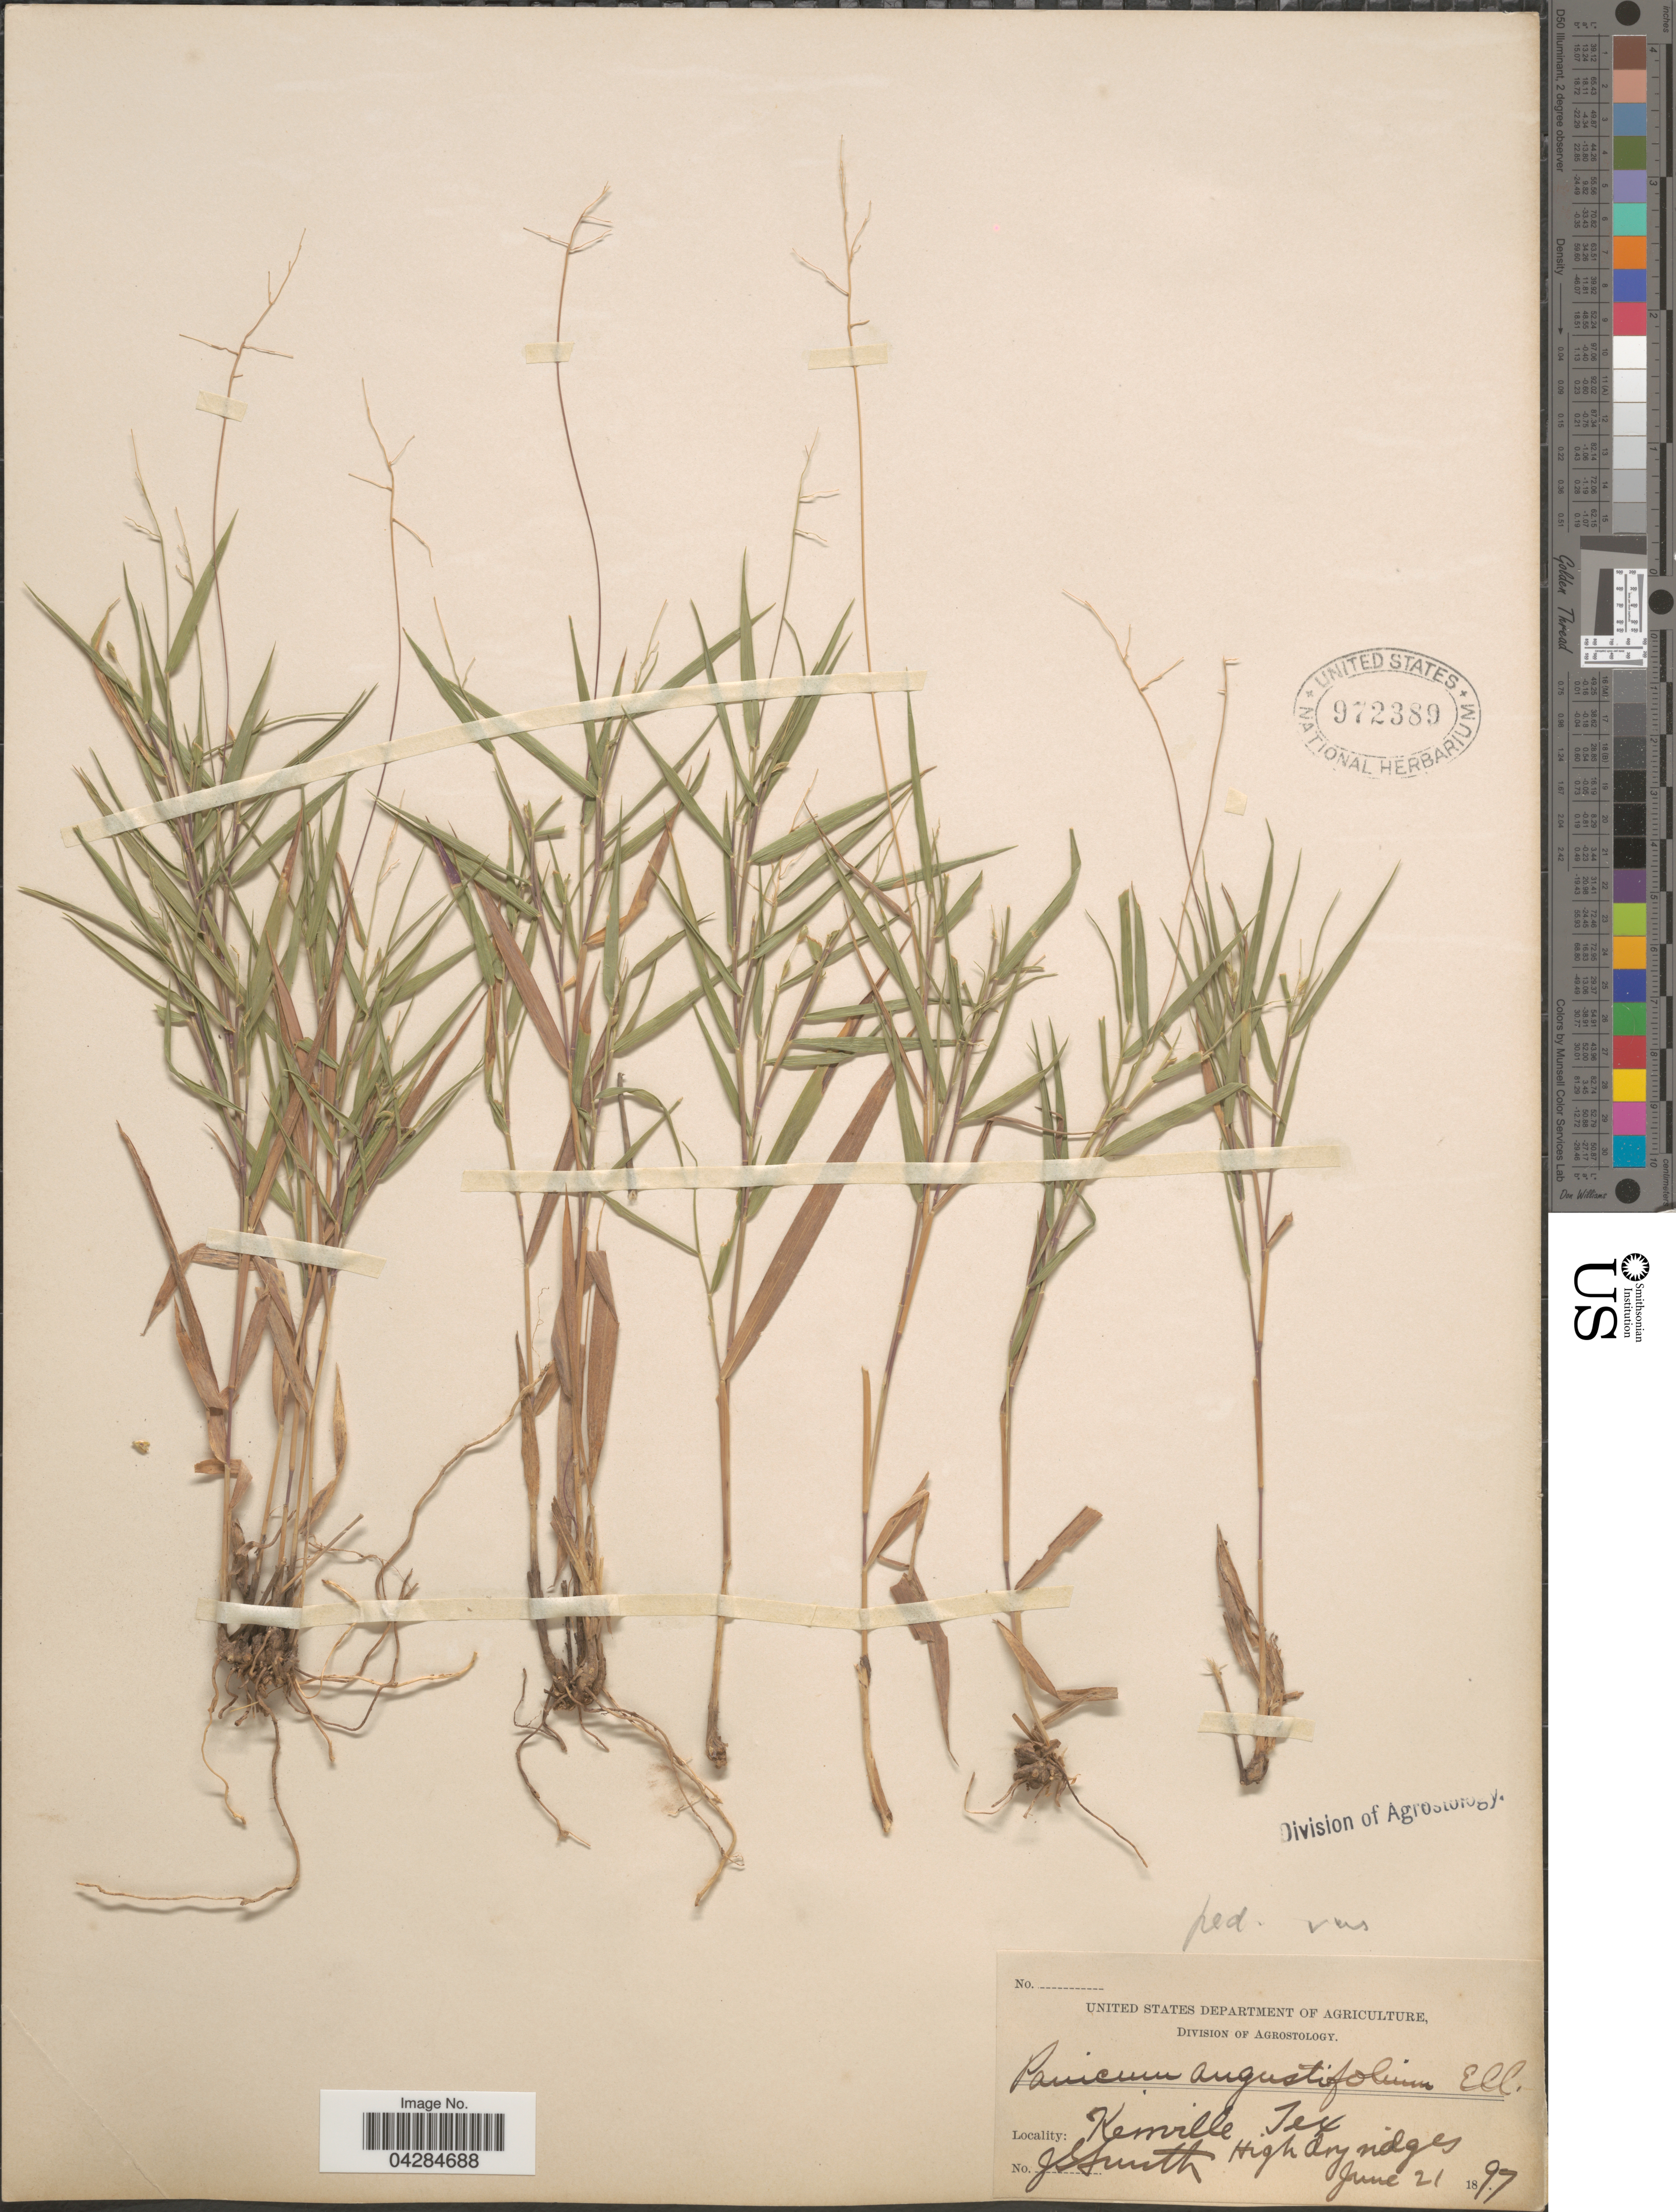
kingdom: Plantae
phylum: Tracheophyta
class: Liliopsida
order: Poales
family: Poaceae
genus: Dichanthelium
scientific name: Dichanthelium pedicellatum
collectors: J. G. Smith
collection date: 1897-06-21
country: United States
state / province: Texas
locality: Kerrville. High dry ridges.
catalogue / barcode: US 972389